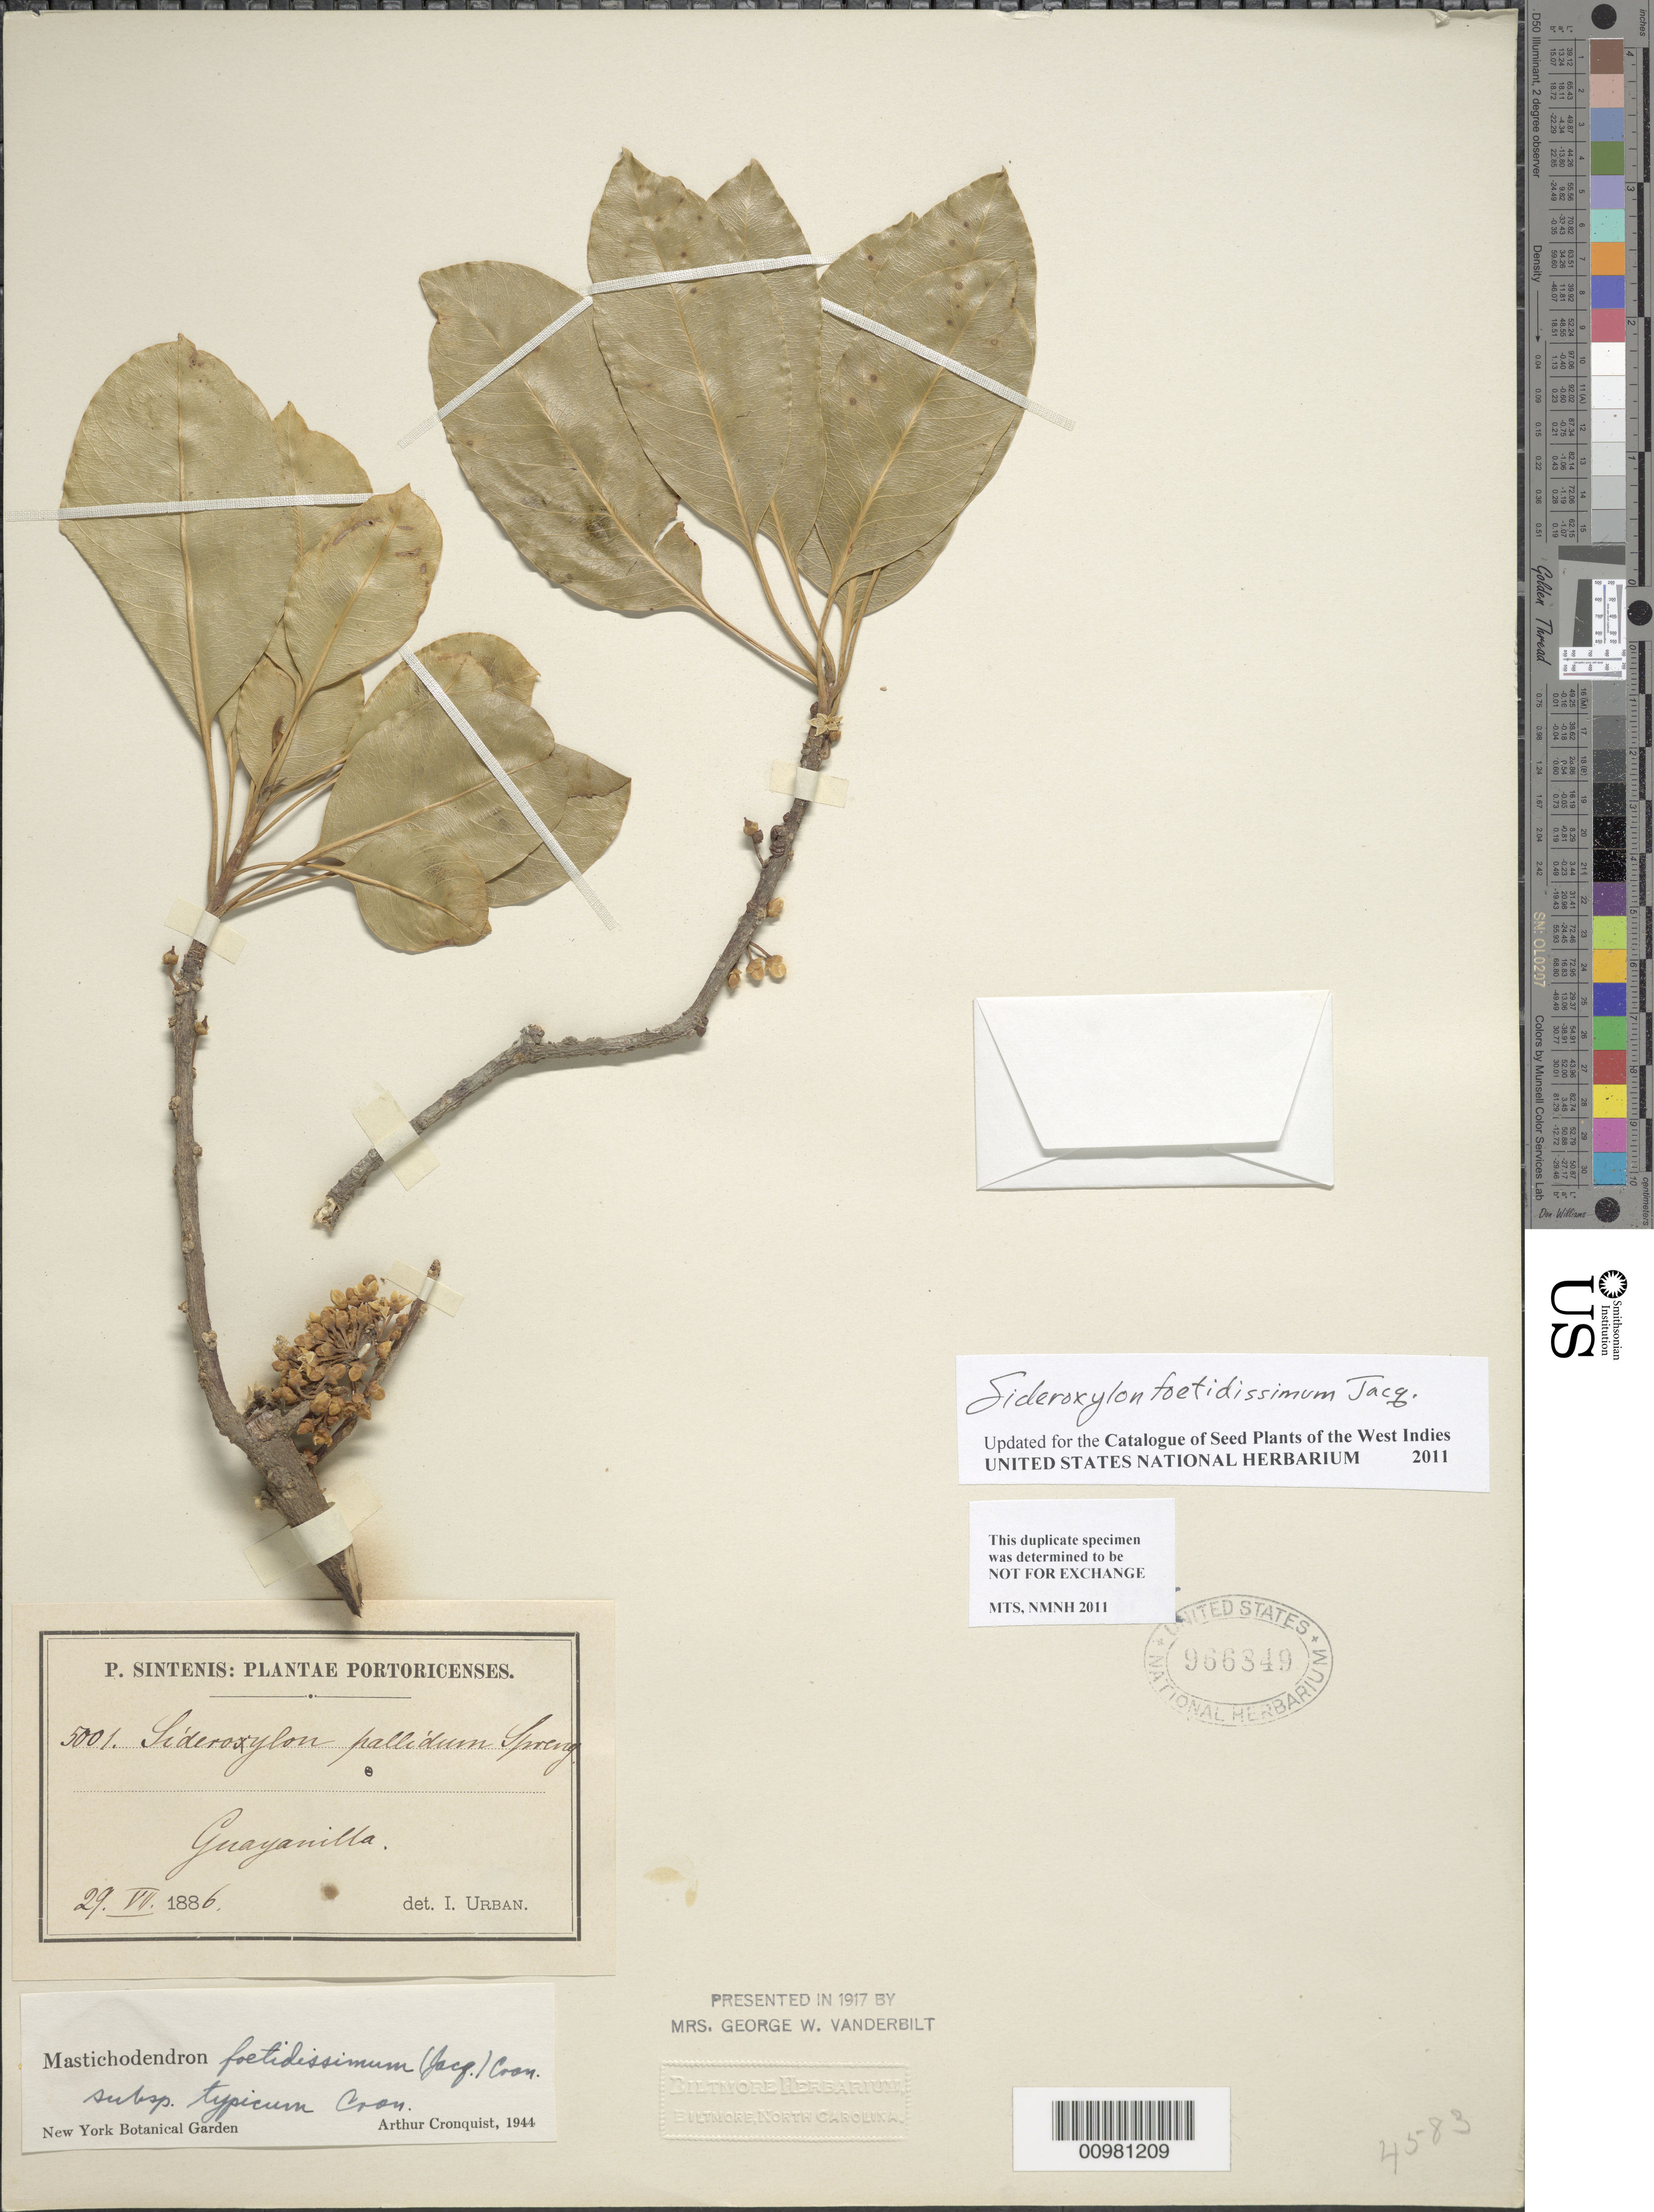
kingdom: Plantae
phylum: Tracheophyta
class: Magnoliopsida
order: Ericales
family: Sapotaceae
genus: Sideroxylon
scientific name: Sideroxylon foetidissimum subsp. foetidissimum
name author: Jacq.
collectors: P. Sintenis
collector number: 5001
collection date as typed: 29 Jul 1886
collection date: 1886-07-29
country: Puerto Rico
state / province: Guayanilla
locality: Guayanilla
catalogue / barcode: US 966349